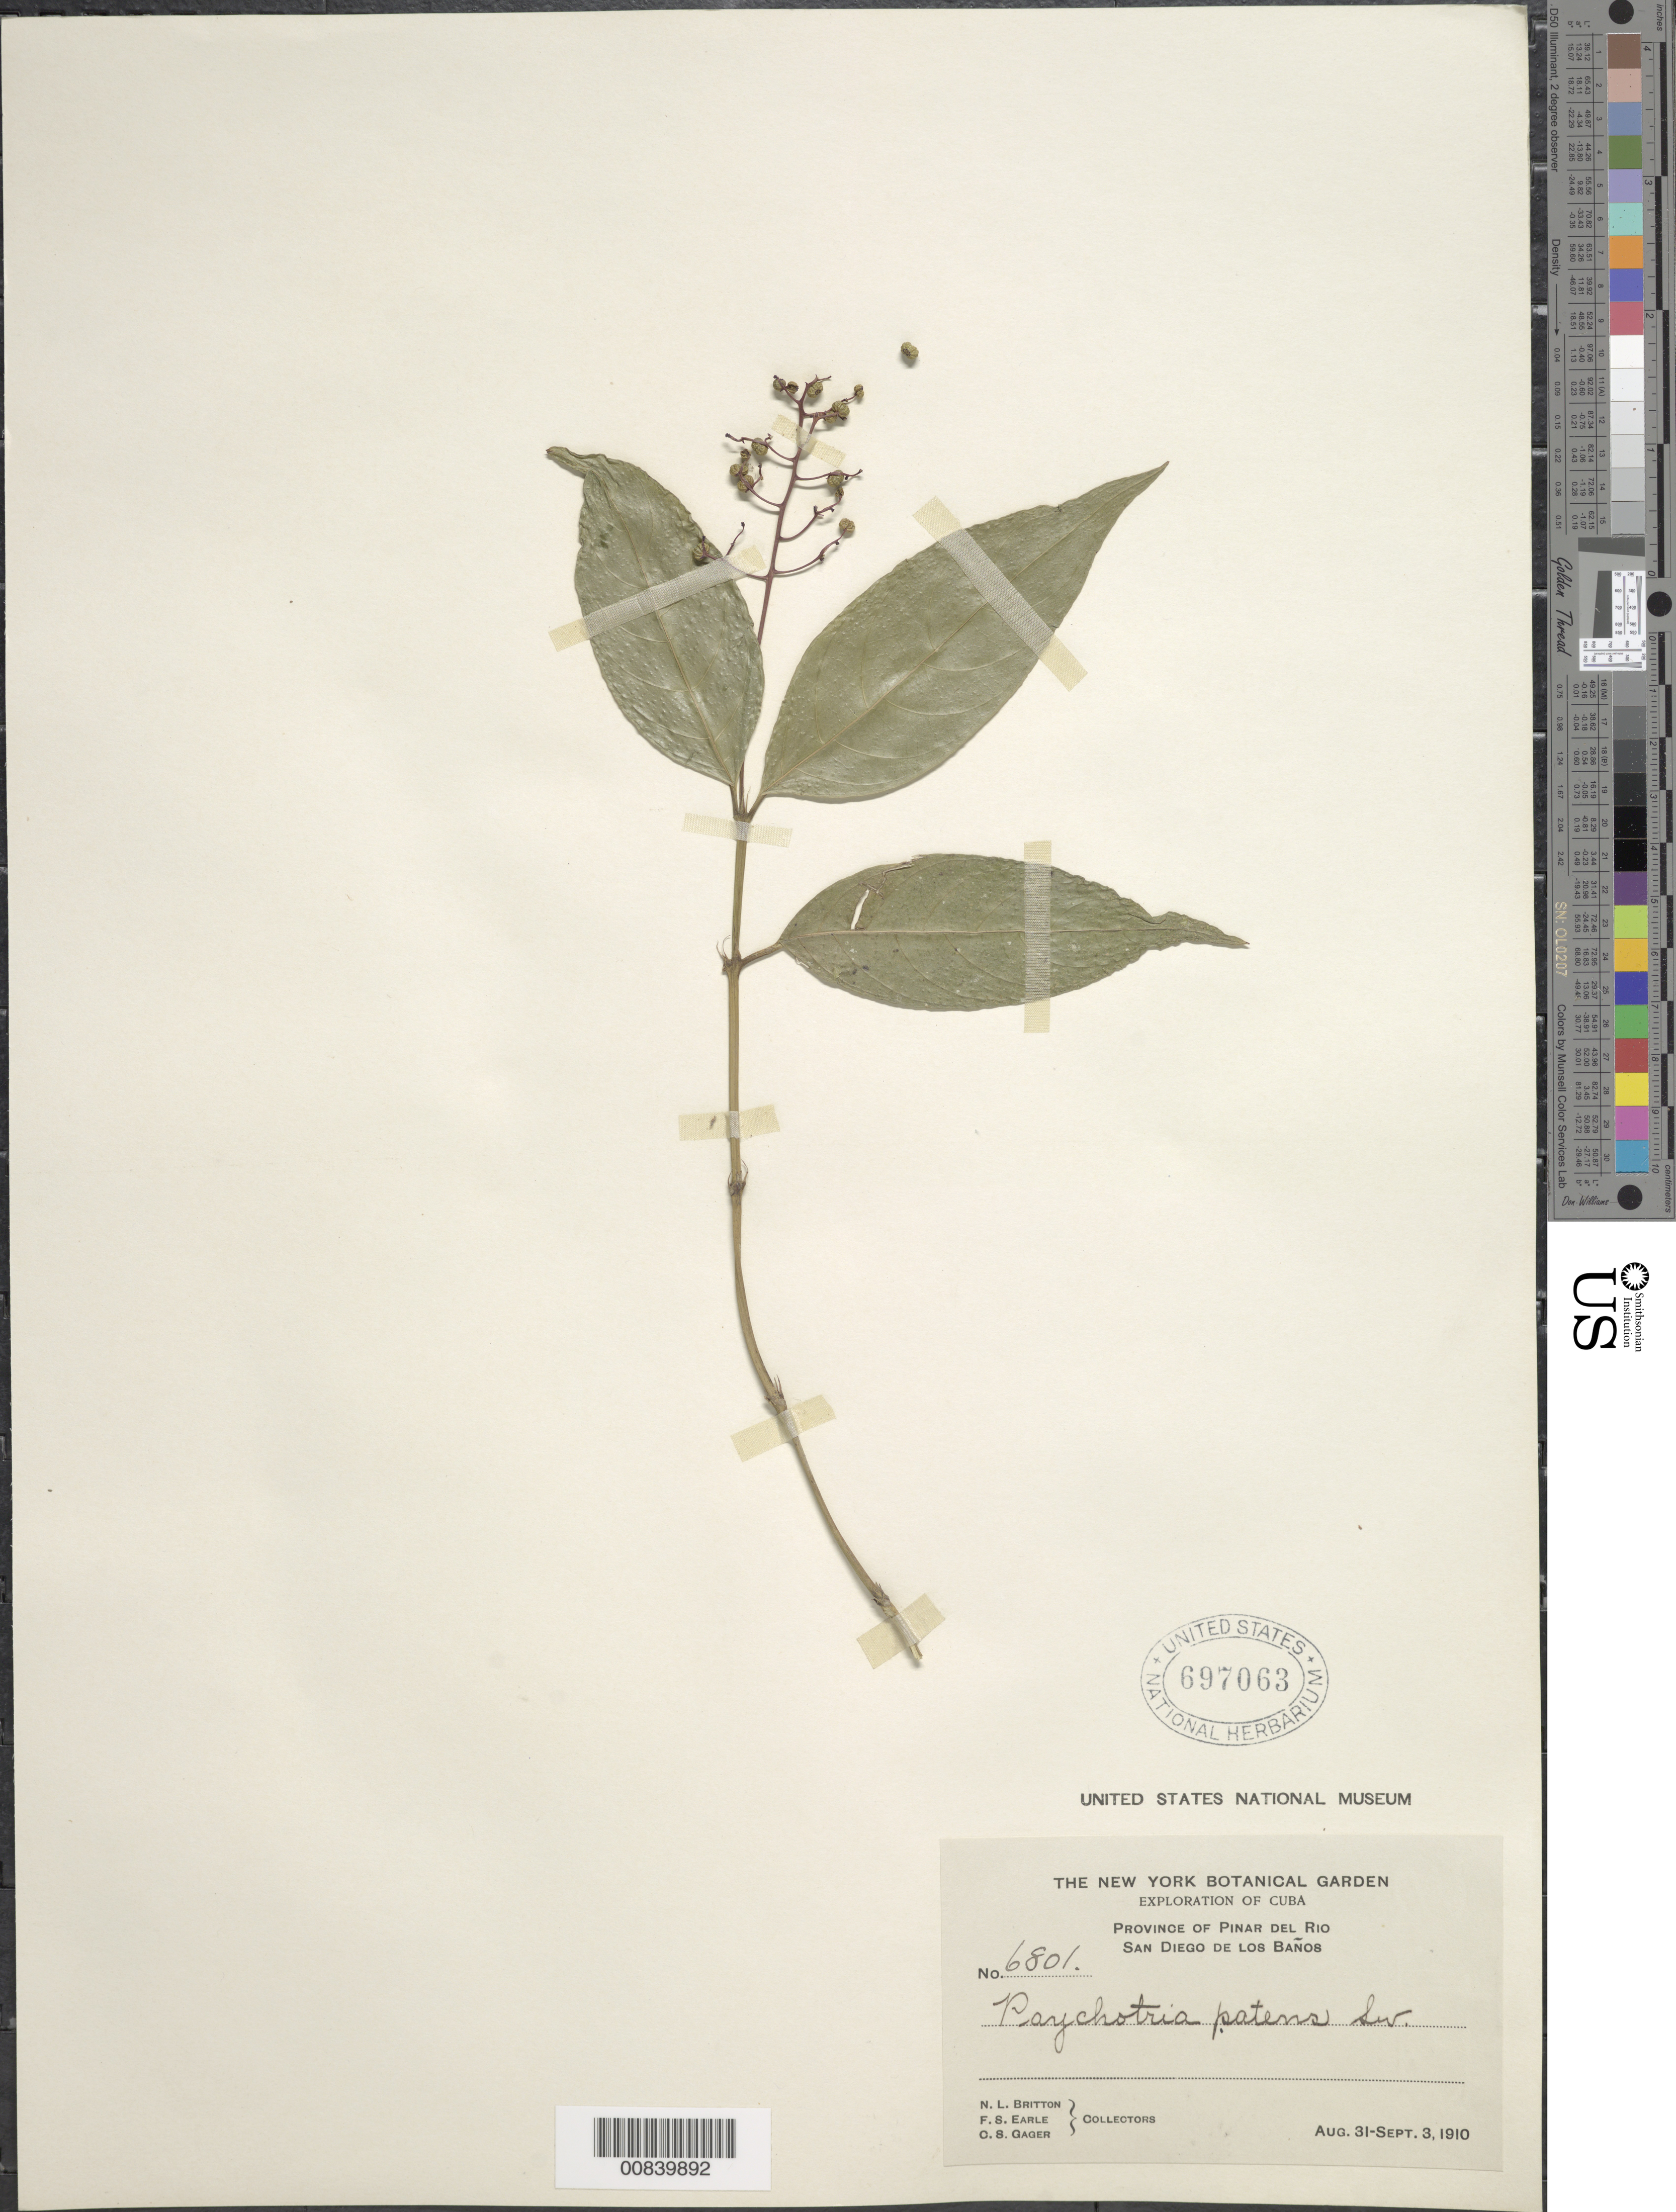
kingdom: Plantae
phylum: Tracheophyta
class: Magnoliopsida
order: Gentianales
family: Rubiaceae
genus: Psychotria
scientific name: Psychotria patens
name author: Sw.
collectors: C. Wright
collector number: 1623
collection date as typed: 1865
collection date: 1865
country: Cuba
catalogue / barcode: US 697063